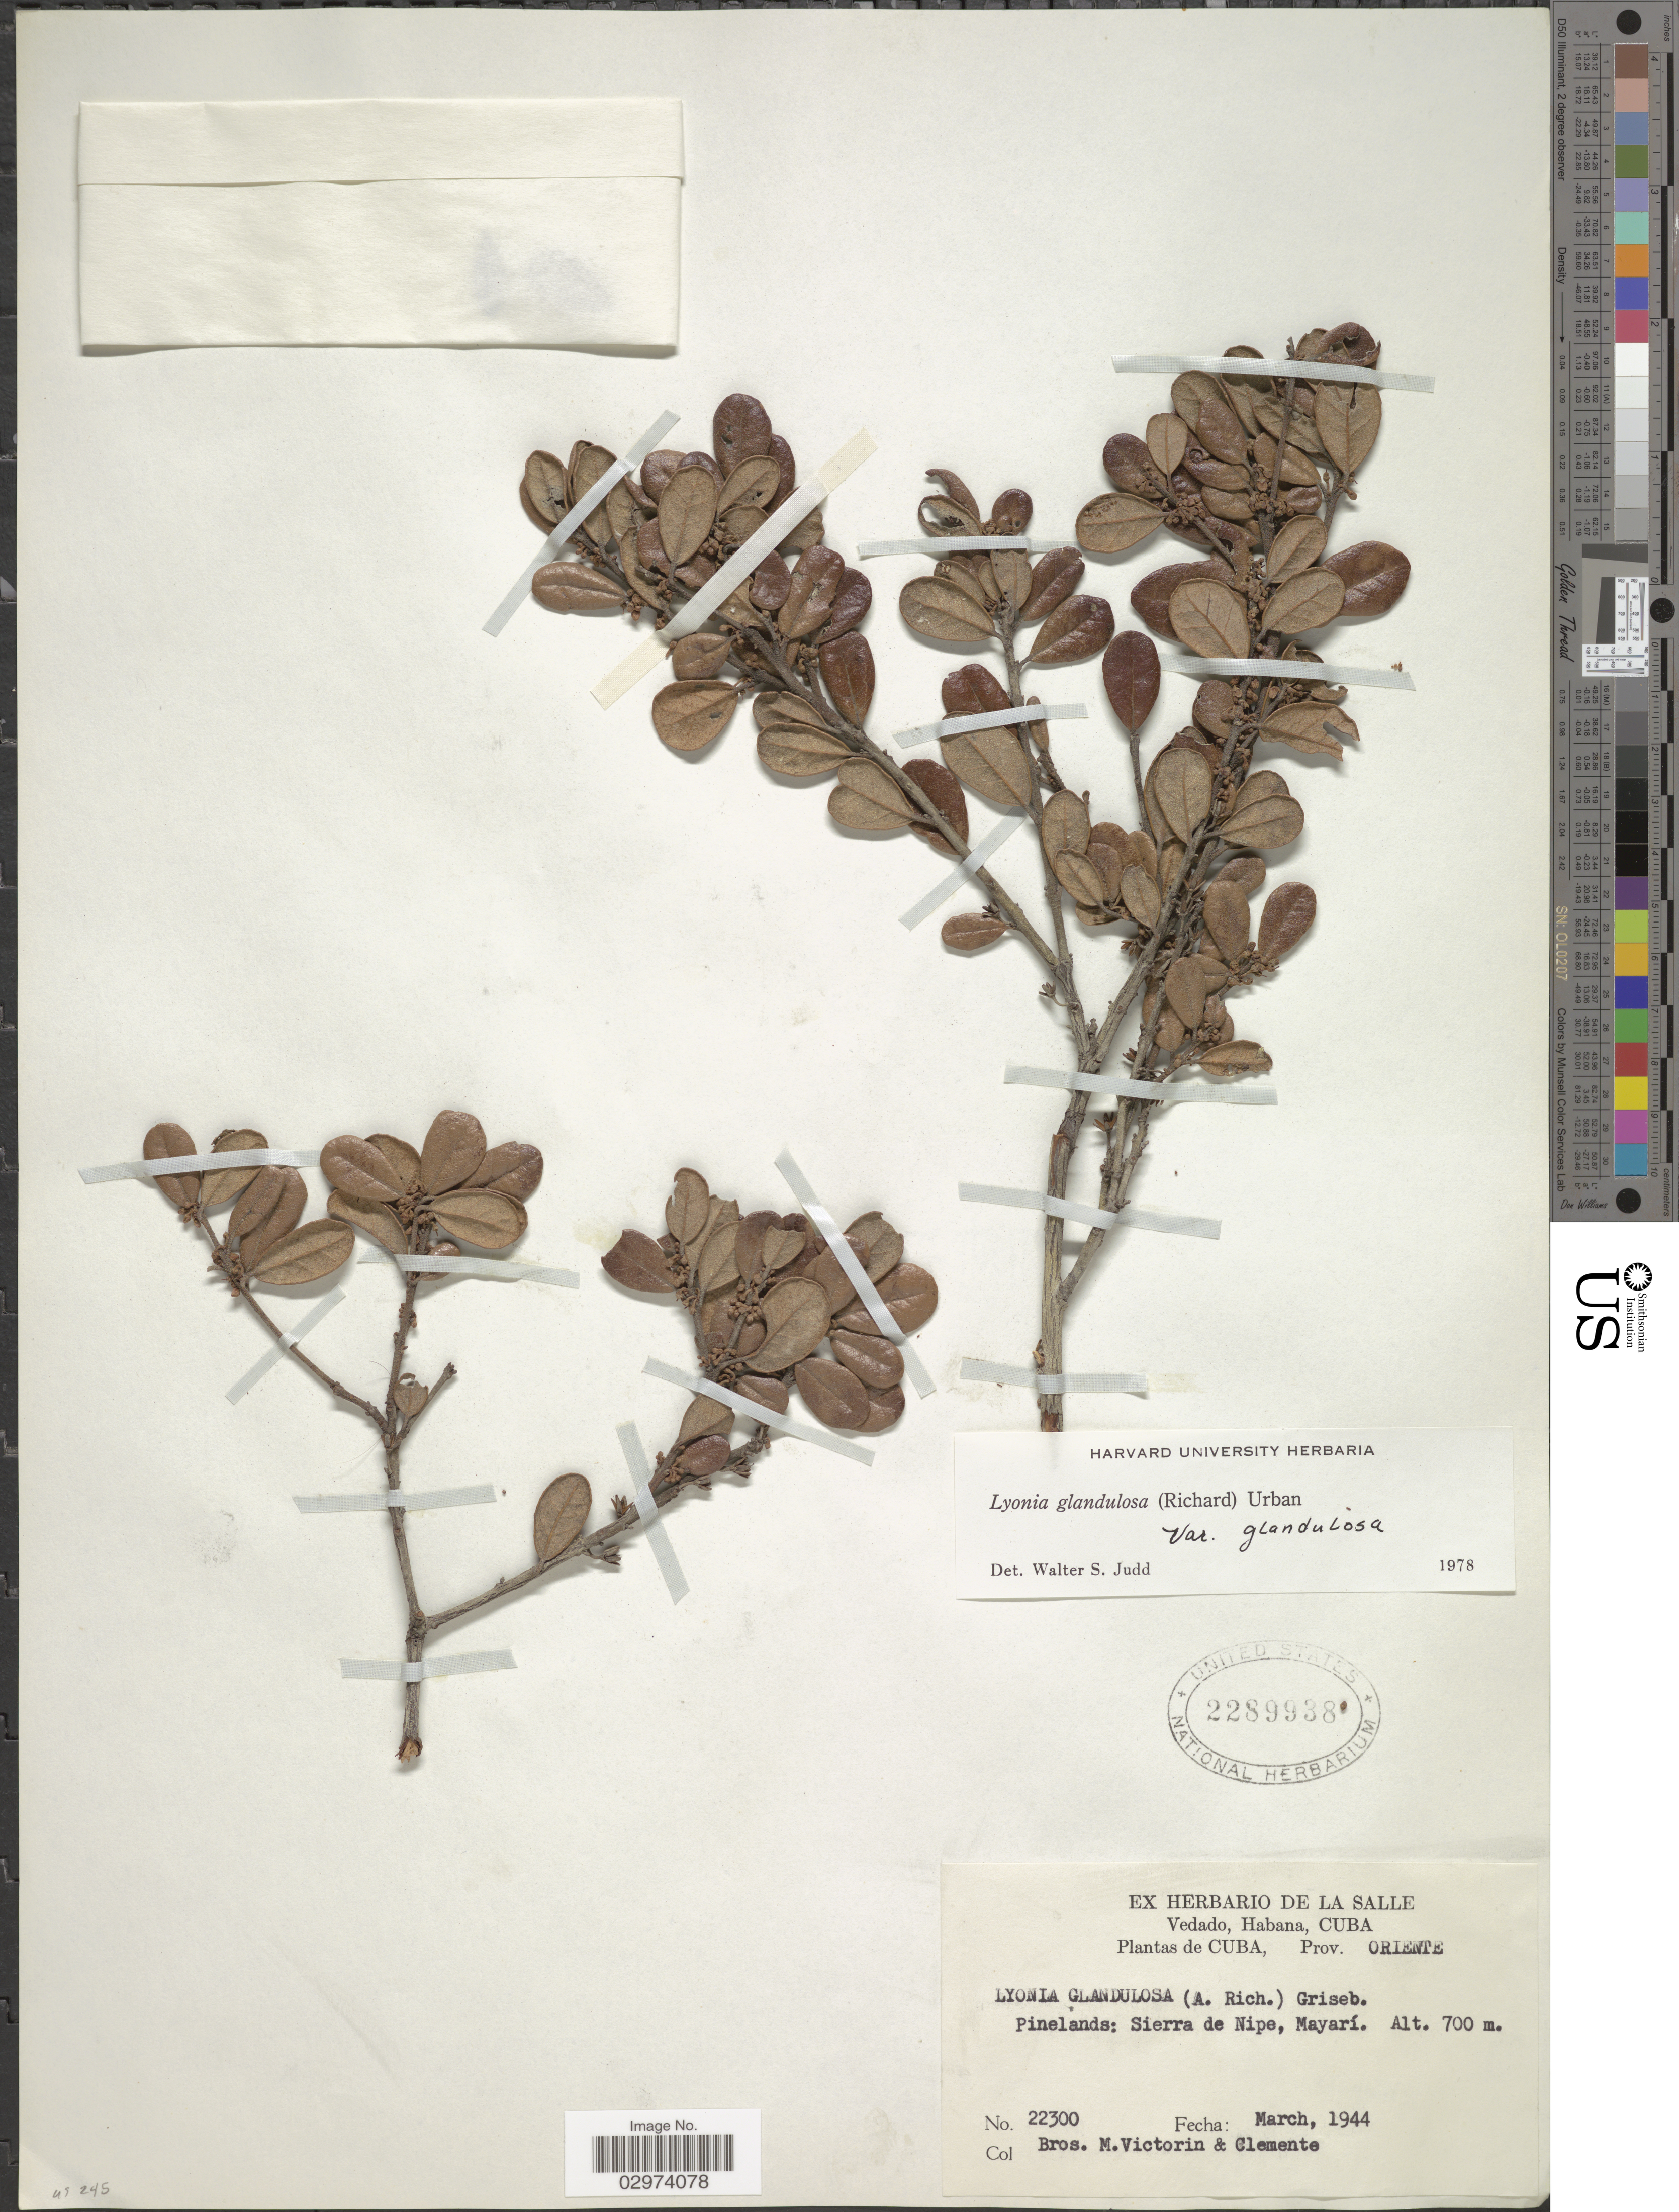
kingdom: Plantae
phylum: Tracheophyta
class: Magnoliopsida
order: Ericales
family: Ericaceae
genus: Lyonia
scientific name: Lyonia glandulosa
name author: (A. Rich.) Griseb.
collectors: Fr. Marie-Victorin & -- Clemente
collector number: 22300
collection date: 1944-03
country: Cuba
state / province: Oriente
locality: Prov. Oriente. Pinelands: Sierra de Nipe, Mayarí.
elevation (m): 700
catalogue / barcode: US 2289938